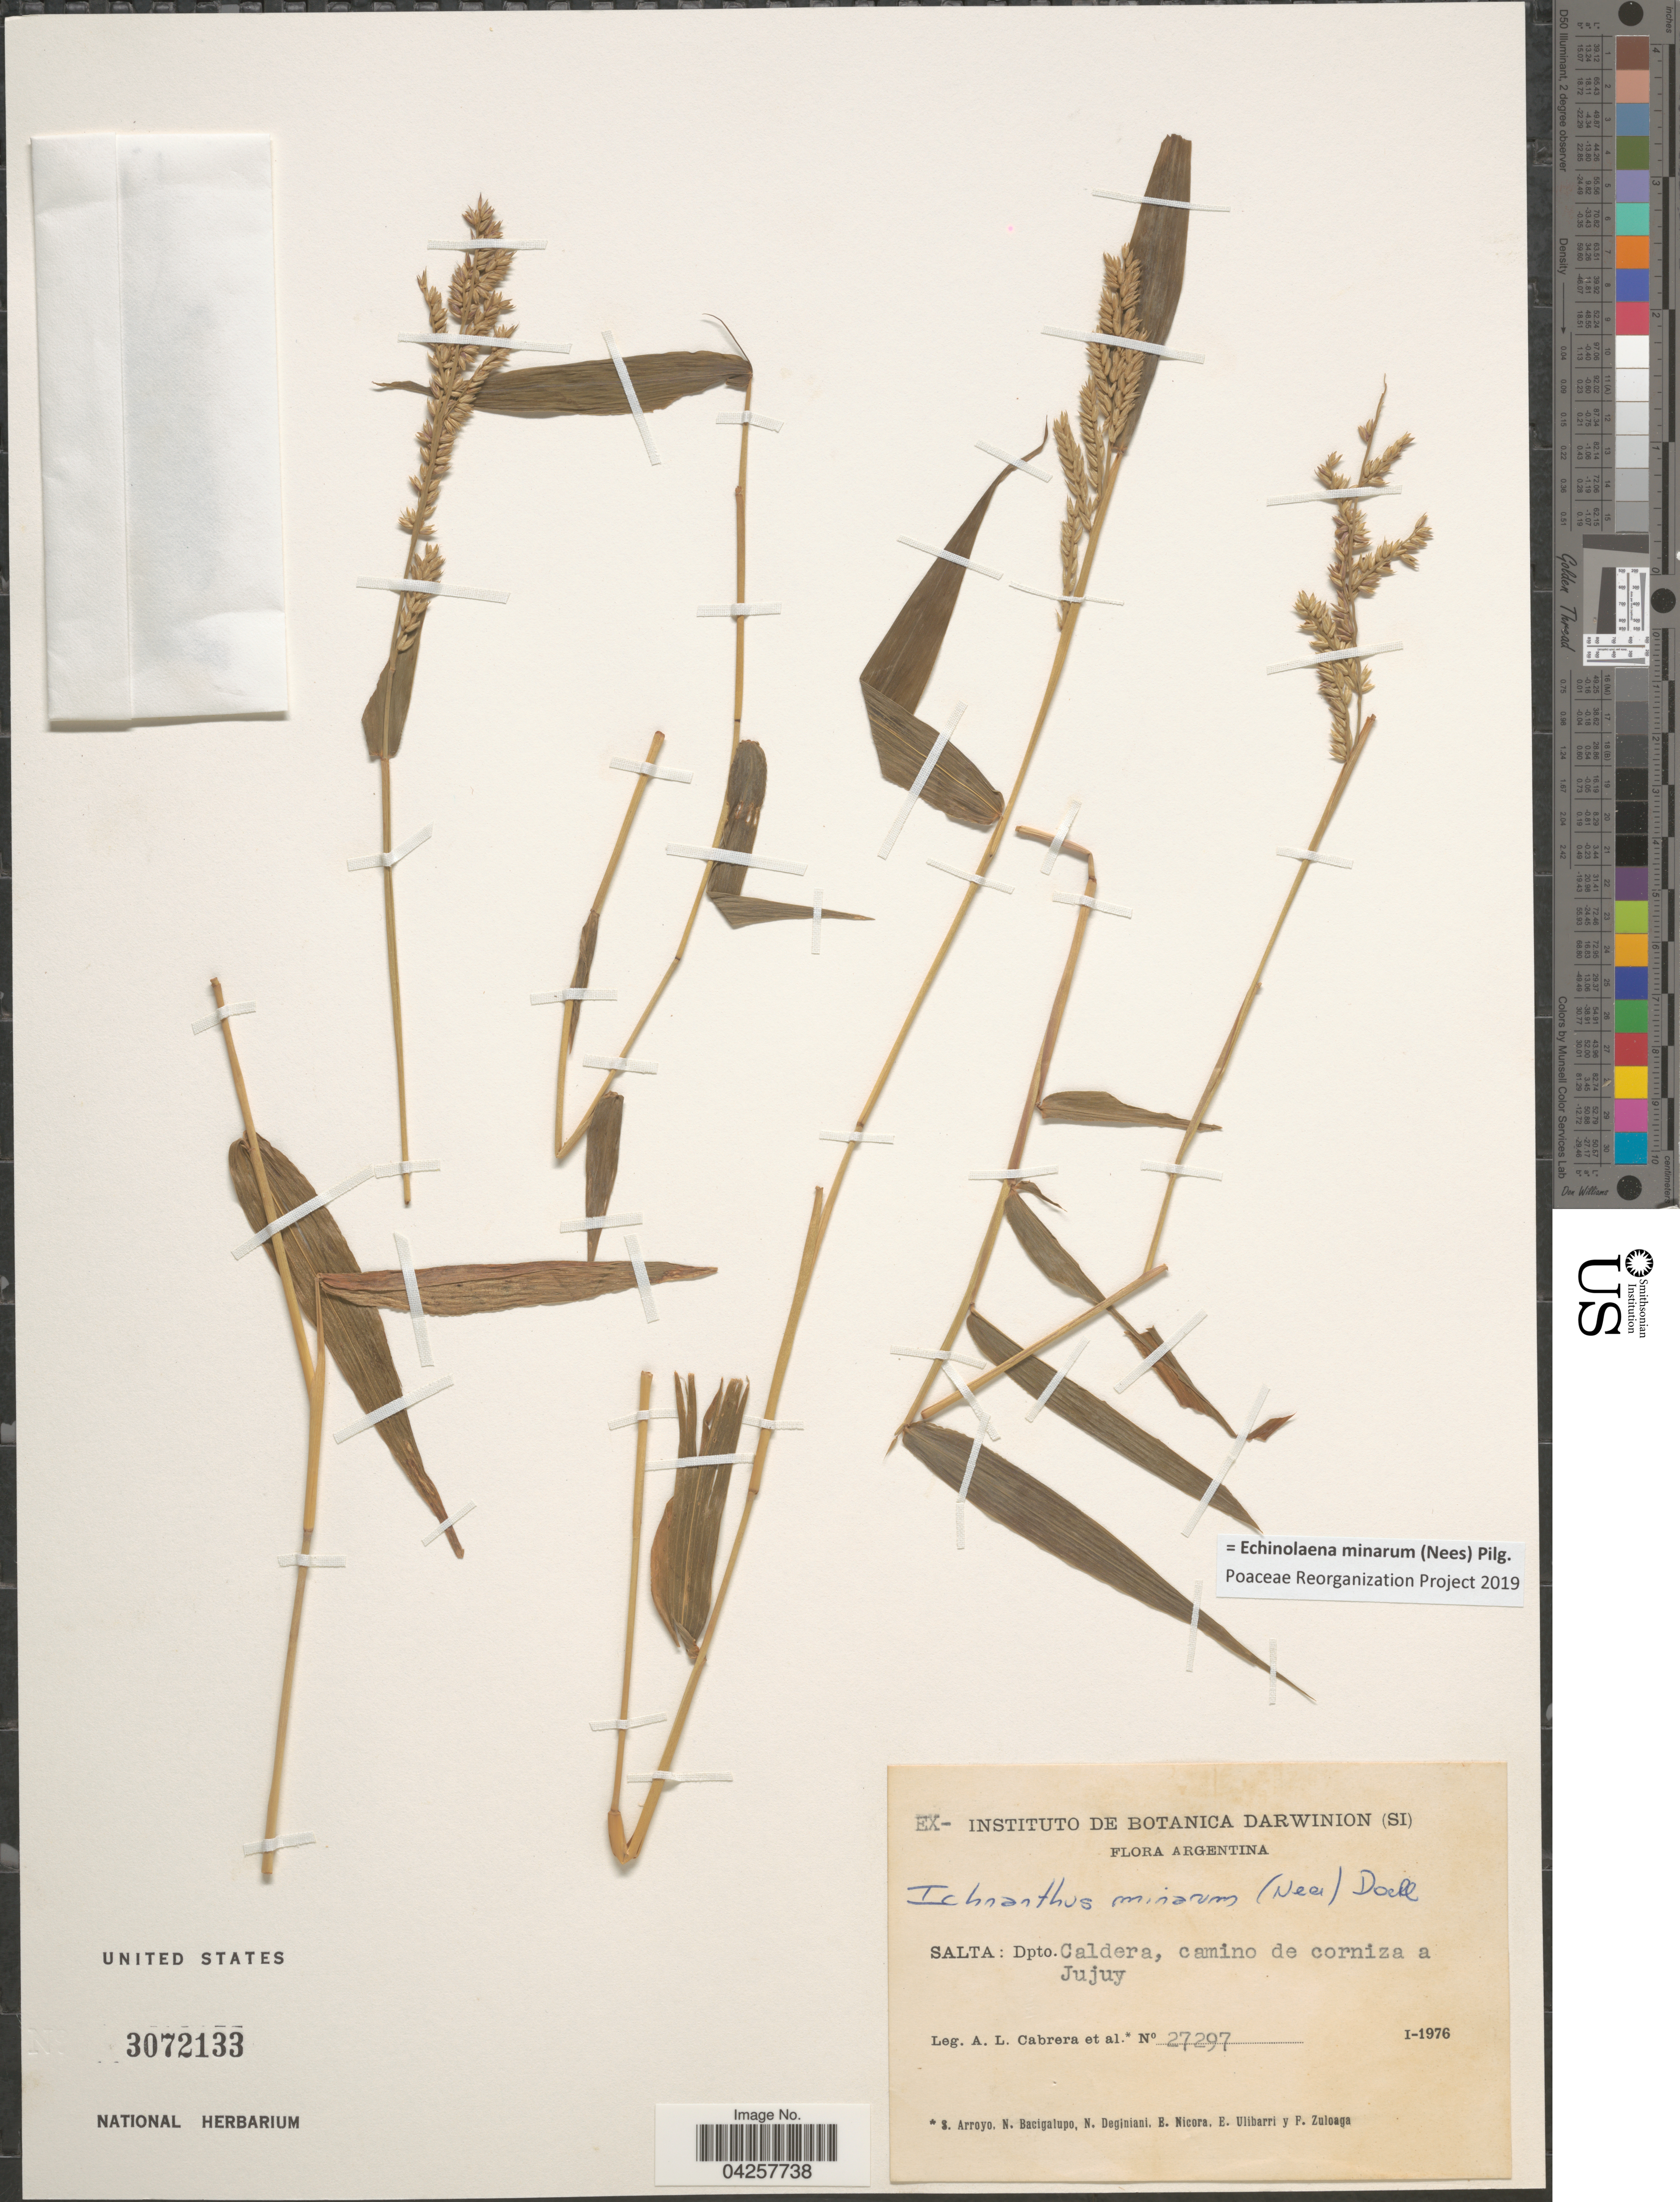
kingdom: Plantae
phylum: Tracheophyta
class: Liliopsida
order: Poales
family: Poaceae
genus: Echinolaena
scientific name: Echinolaena minarum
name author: (Nees) Pilg.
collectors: A. L. Cabrera, Arroyo, S., N. M. Bacigalupo, N. Deginiani & et al.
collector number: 27297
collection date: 1976-01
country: Argentina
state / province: Salta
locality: Dpto. Caldera, camino de corniza a Jujuy.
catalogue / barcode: US 3072133